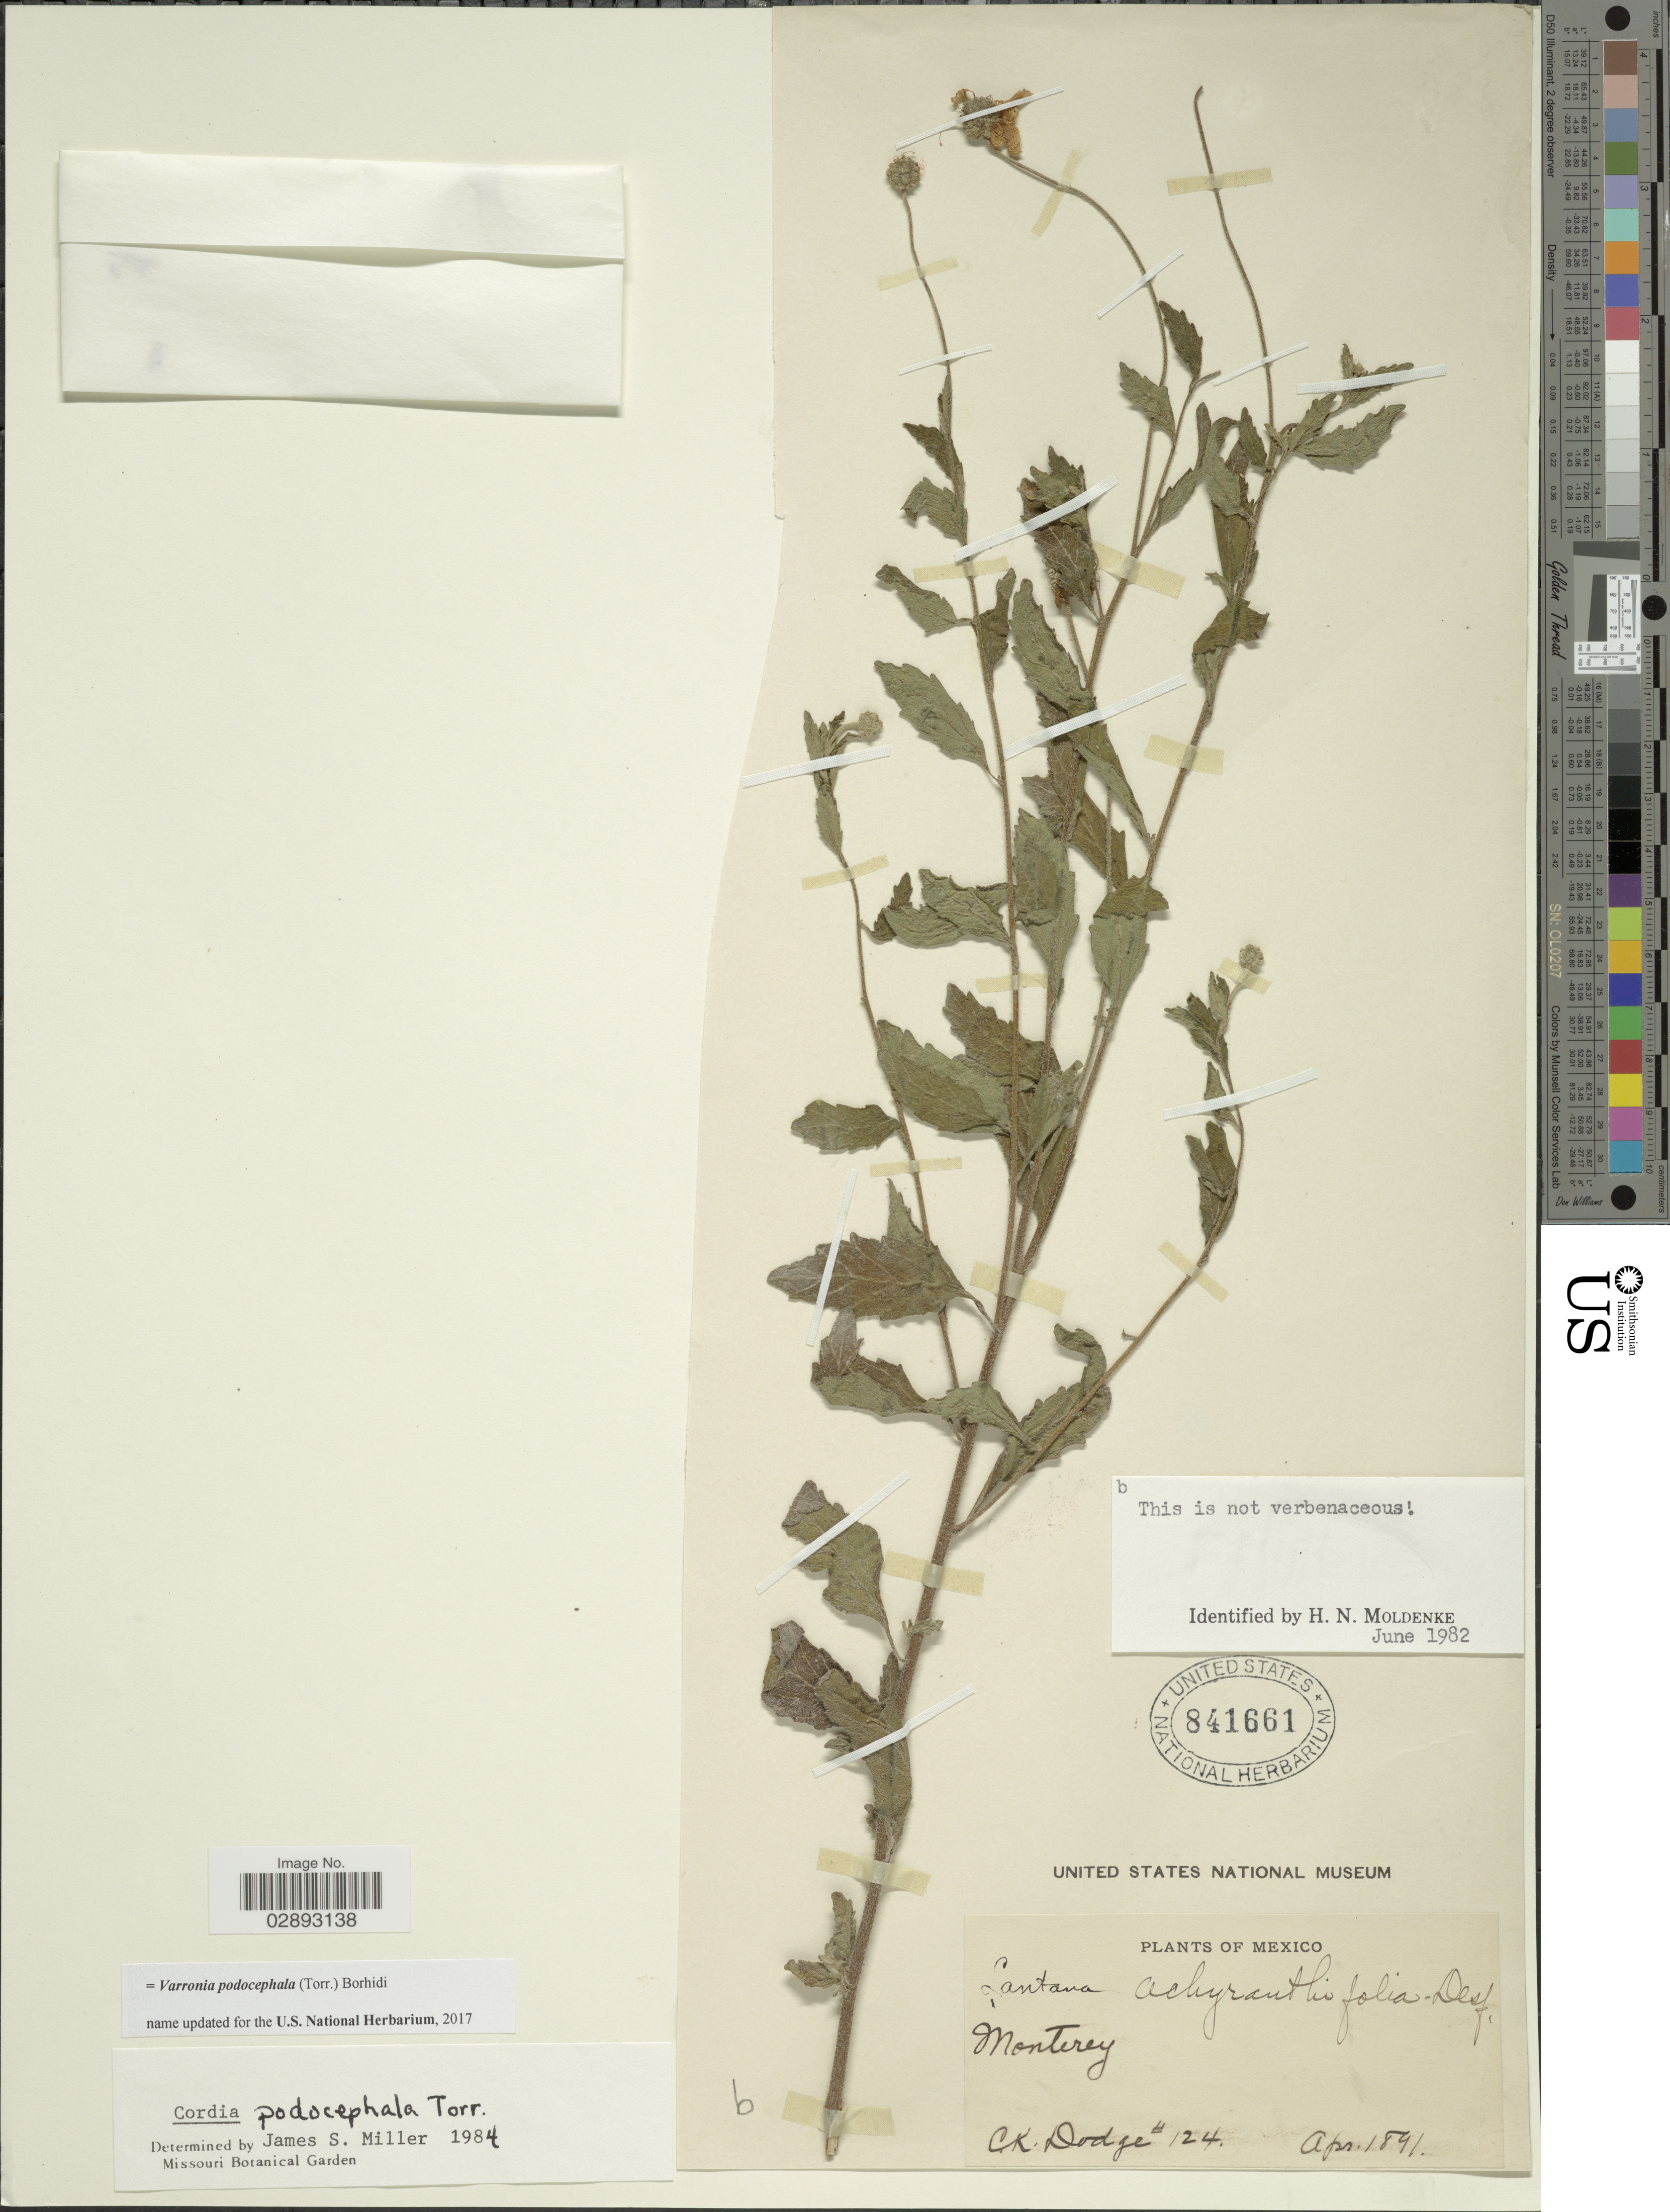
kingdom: Plantae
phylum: Tracheophyta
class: Magnoliopsida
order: Boraginales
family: Cordiaceae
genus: Varronia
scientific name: Varronia podocephala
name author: (Torr.) Borhidi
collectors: C. Dodge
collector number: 124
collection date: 1891-04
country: Mexico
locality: Monterey.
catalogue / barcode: US 841661